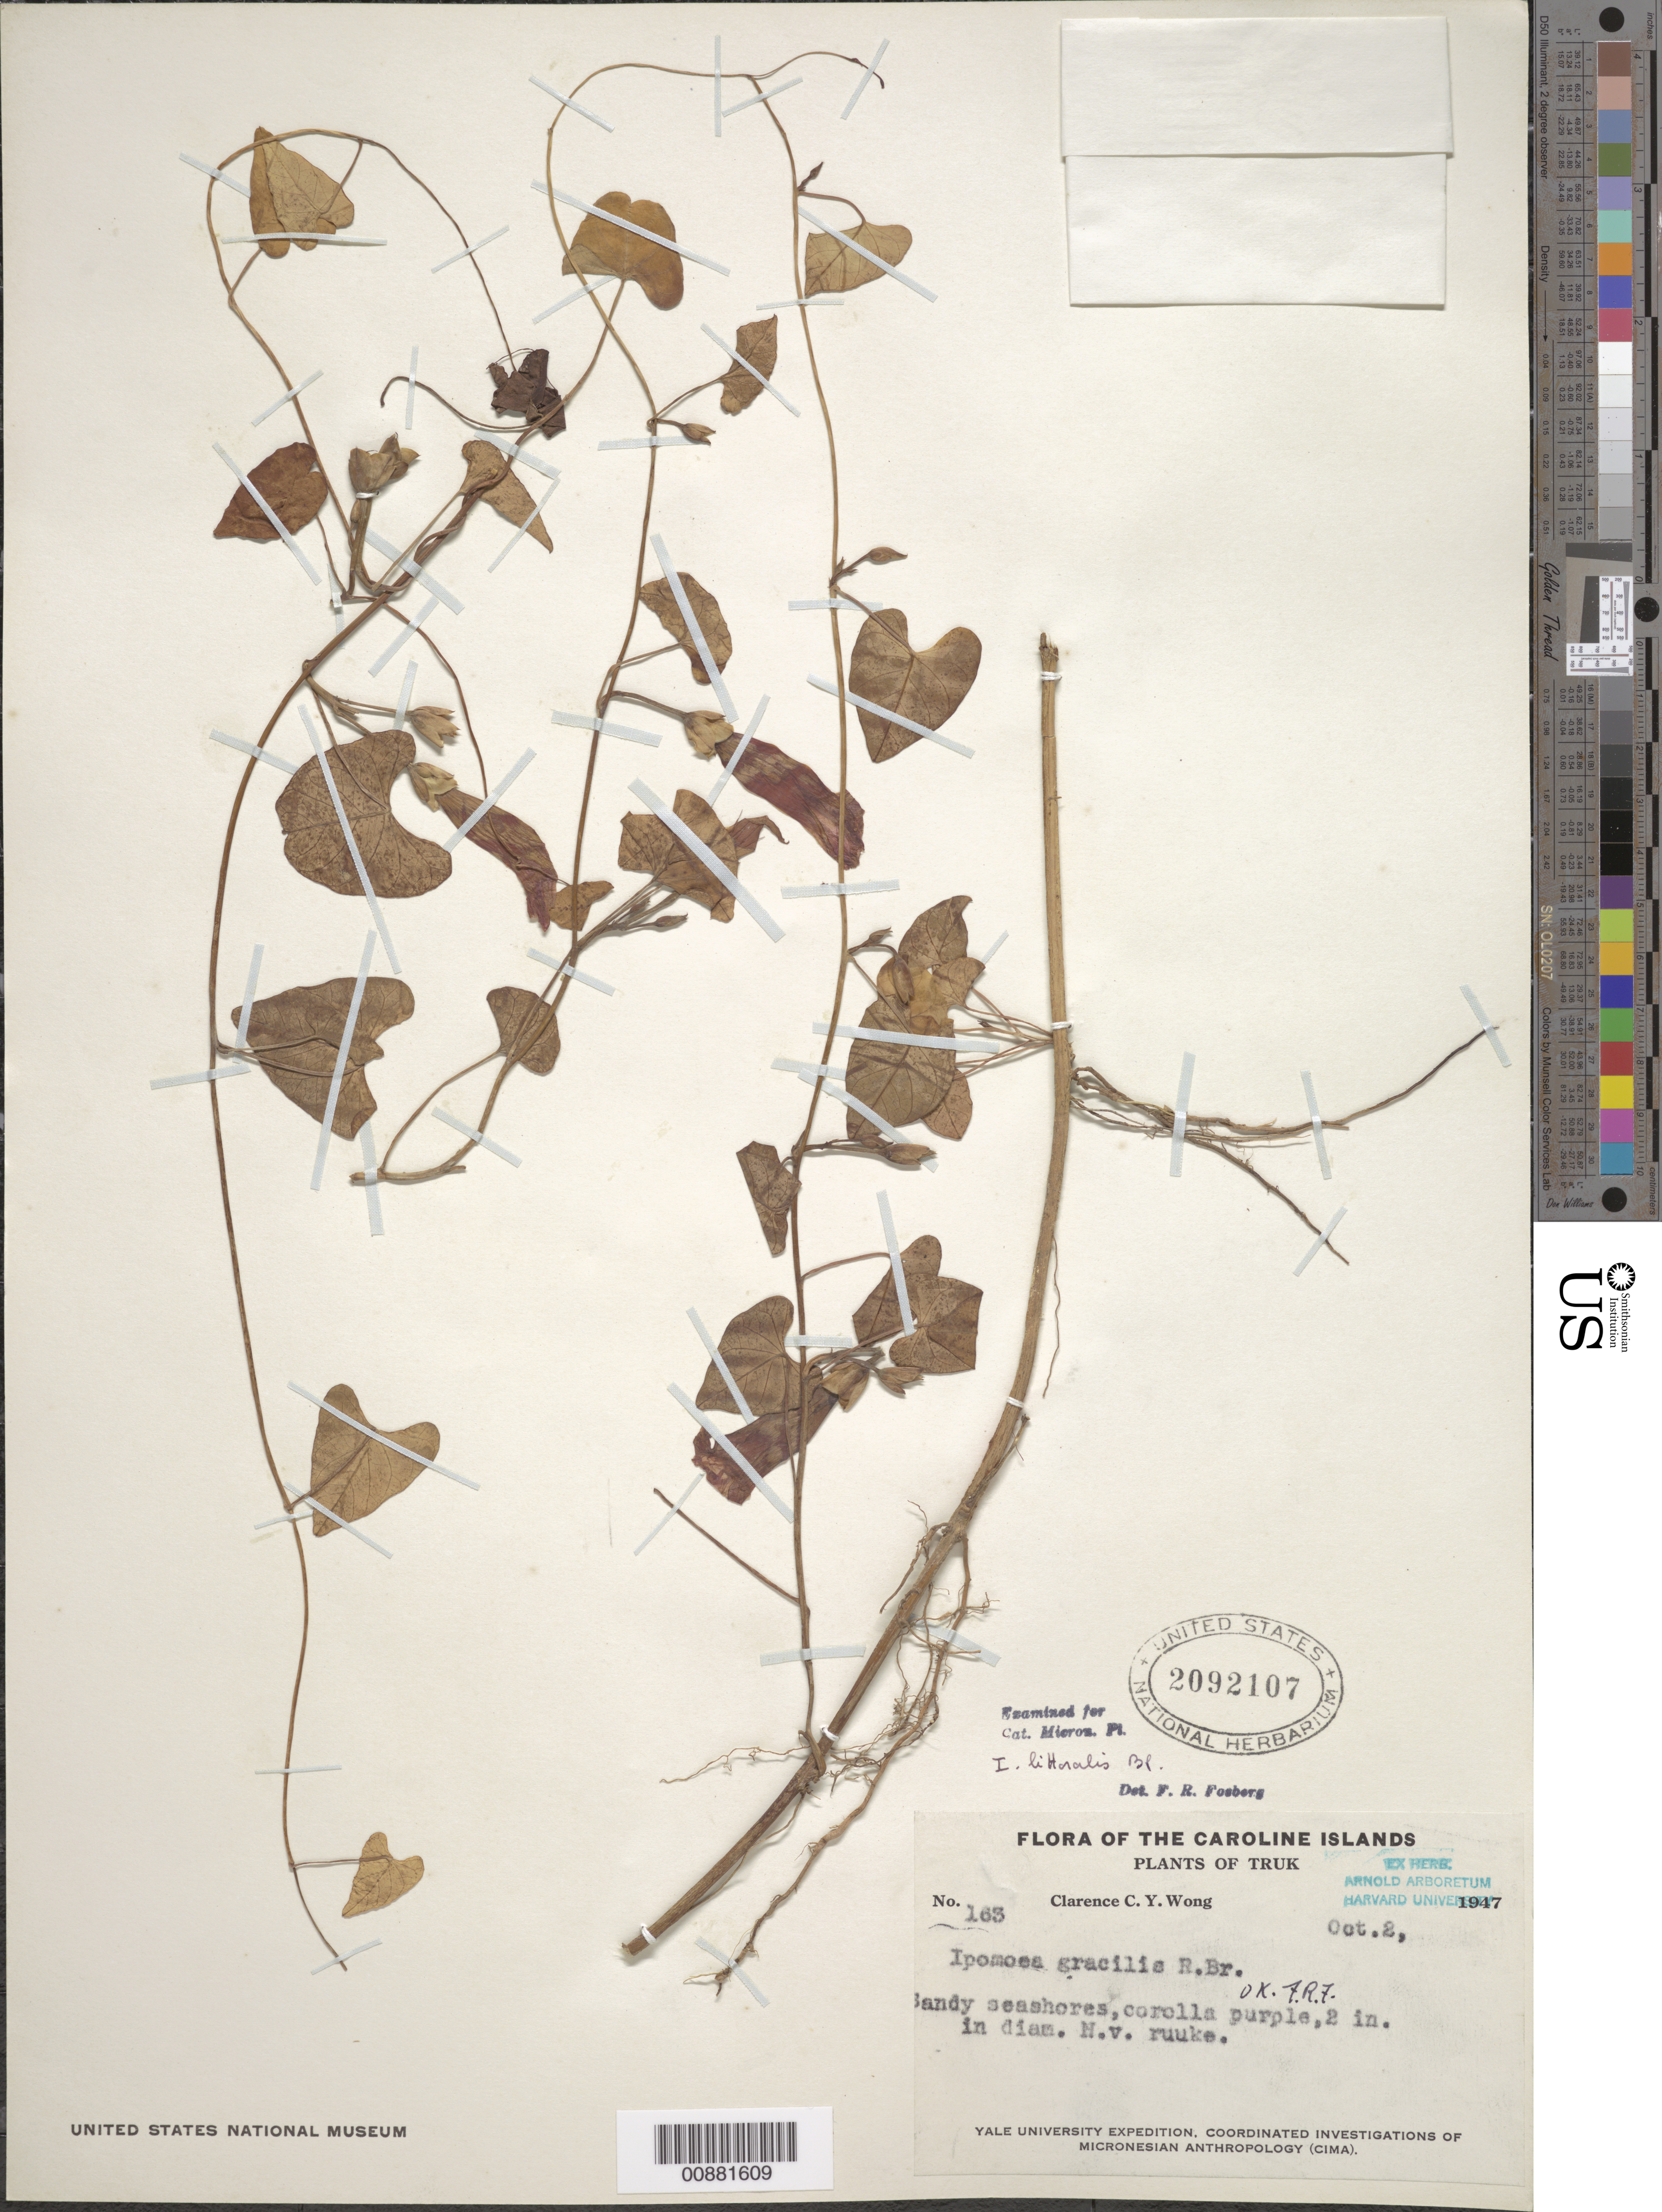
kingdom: Plantae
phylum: Tracheophyta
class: Magnoliopsida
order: Solanales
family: Convolvulaceae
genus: Ipomoea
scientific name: Ipomoea littoralis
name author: Blume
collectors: C. Wong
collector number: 163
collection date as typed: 02 Oct 1947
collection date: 1947-10-02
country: Micronesia, Federated States of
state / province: Truk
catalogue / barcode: US 2092107